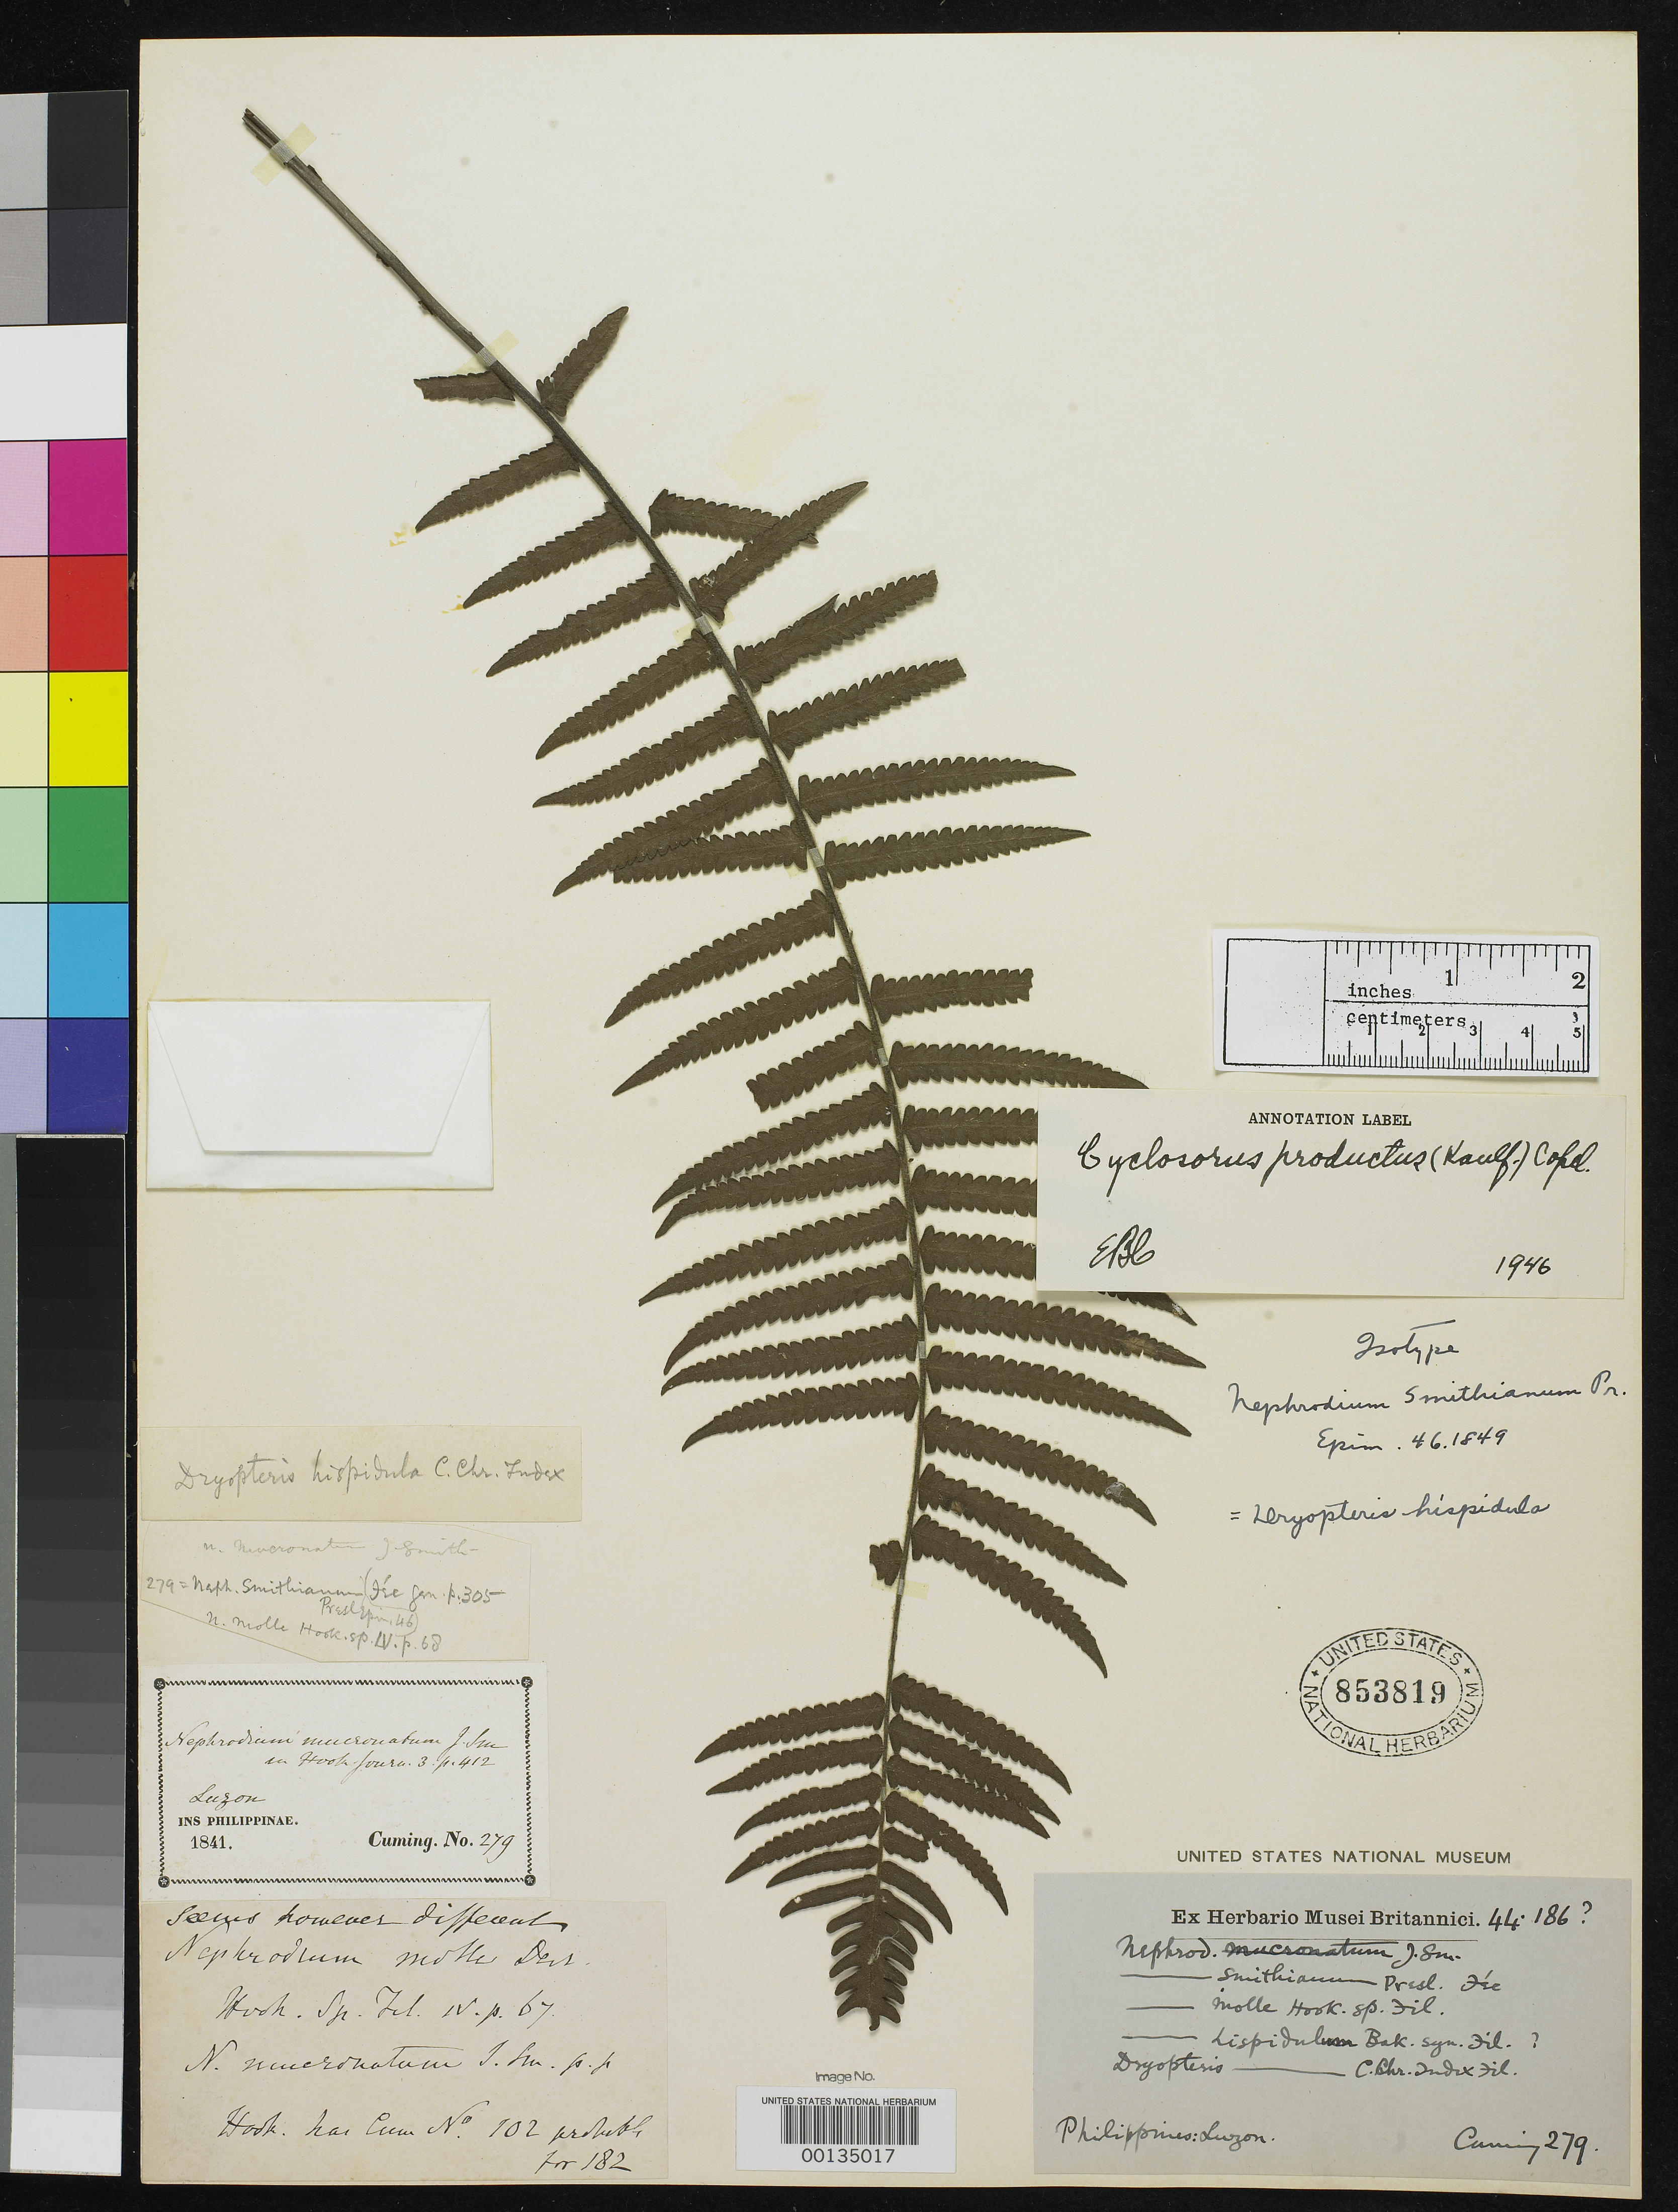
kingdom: Plantae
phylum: Tracheophyta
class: Polypodiopsida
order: Polypodiales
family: Dryopteridaceae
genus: Nephrodium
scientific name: Nephrodium smithianum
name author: C. Presl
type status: Type Collection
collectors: H. Cuming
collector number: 279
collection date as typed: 1841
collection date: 1841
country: Philippines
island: Luzon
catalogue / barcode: US 853819